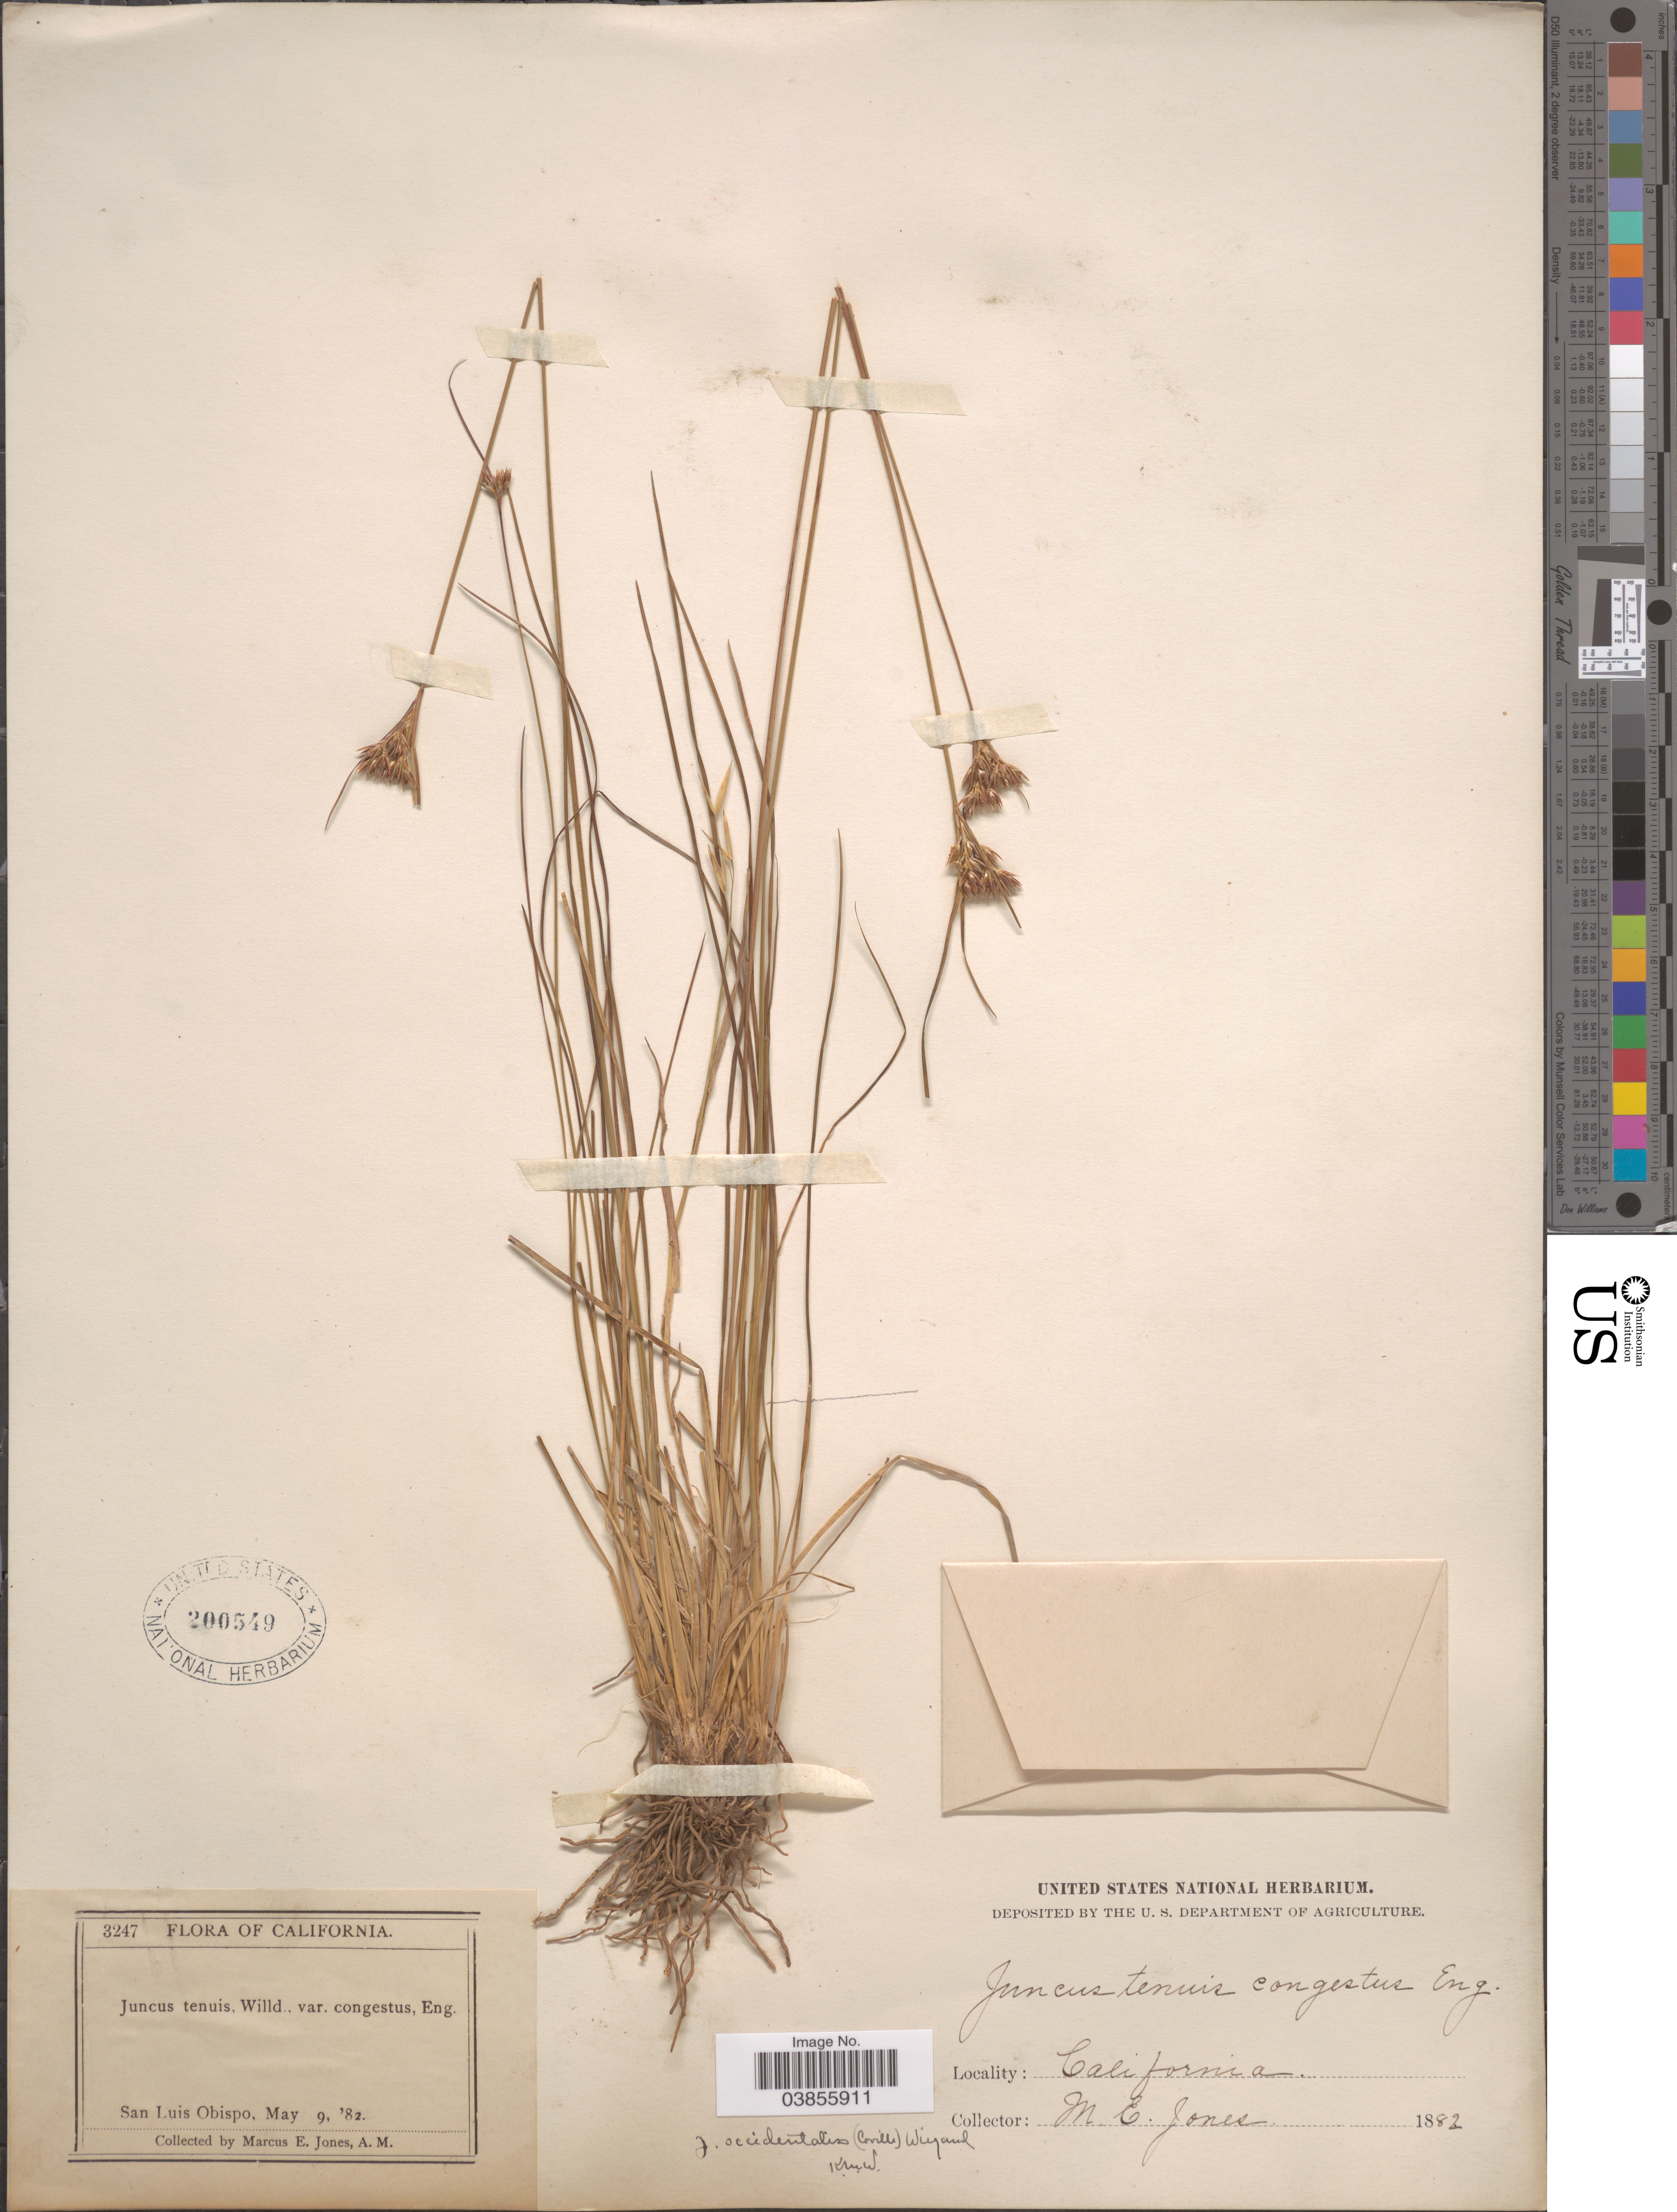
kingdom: Plantae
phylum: Tracheophyta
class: Liliopsida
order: Poales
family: Juncaceae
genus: Juncus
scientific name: Juncus occidentalis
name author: (Coville) Wiegand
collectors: M. E. Jones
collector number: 3247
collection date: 1882-05-09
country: United States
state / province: California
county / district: San Luis Obispo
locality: San Luis Obispo.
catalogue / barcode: US 200549